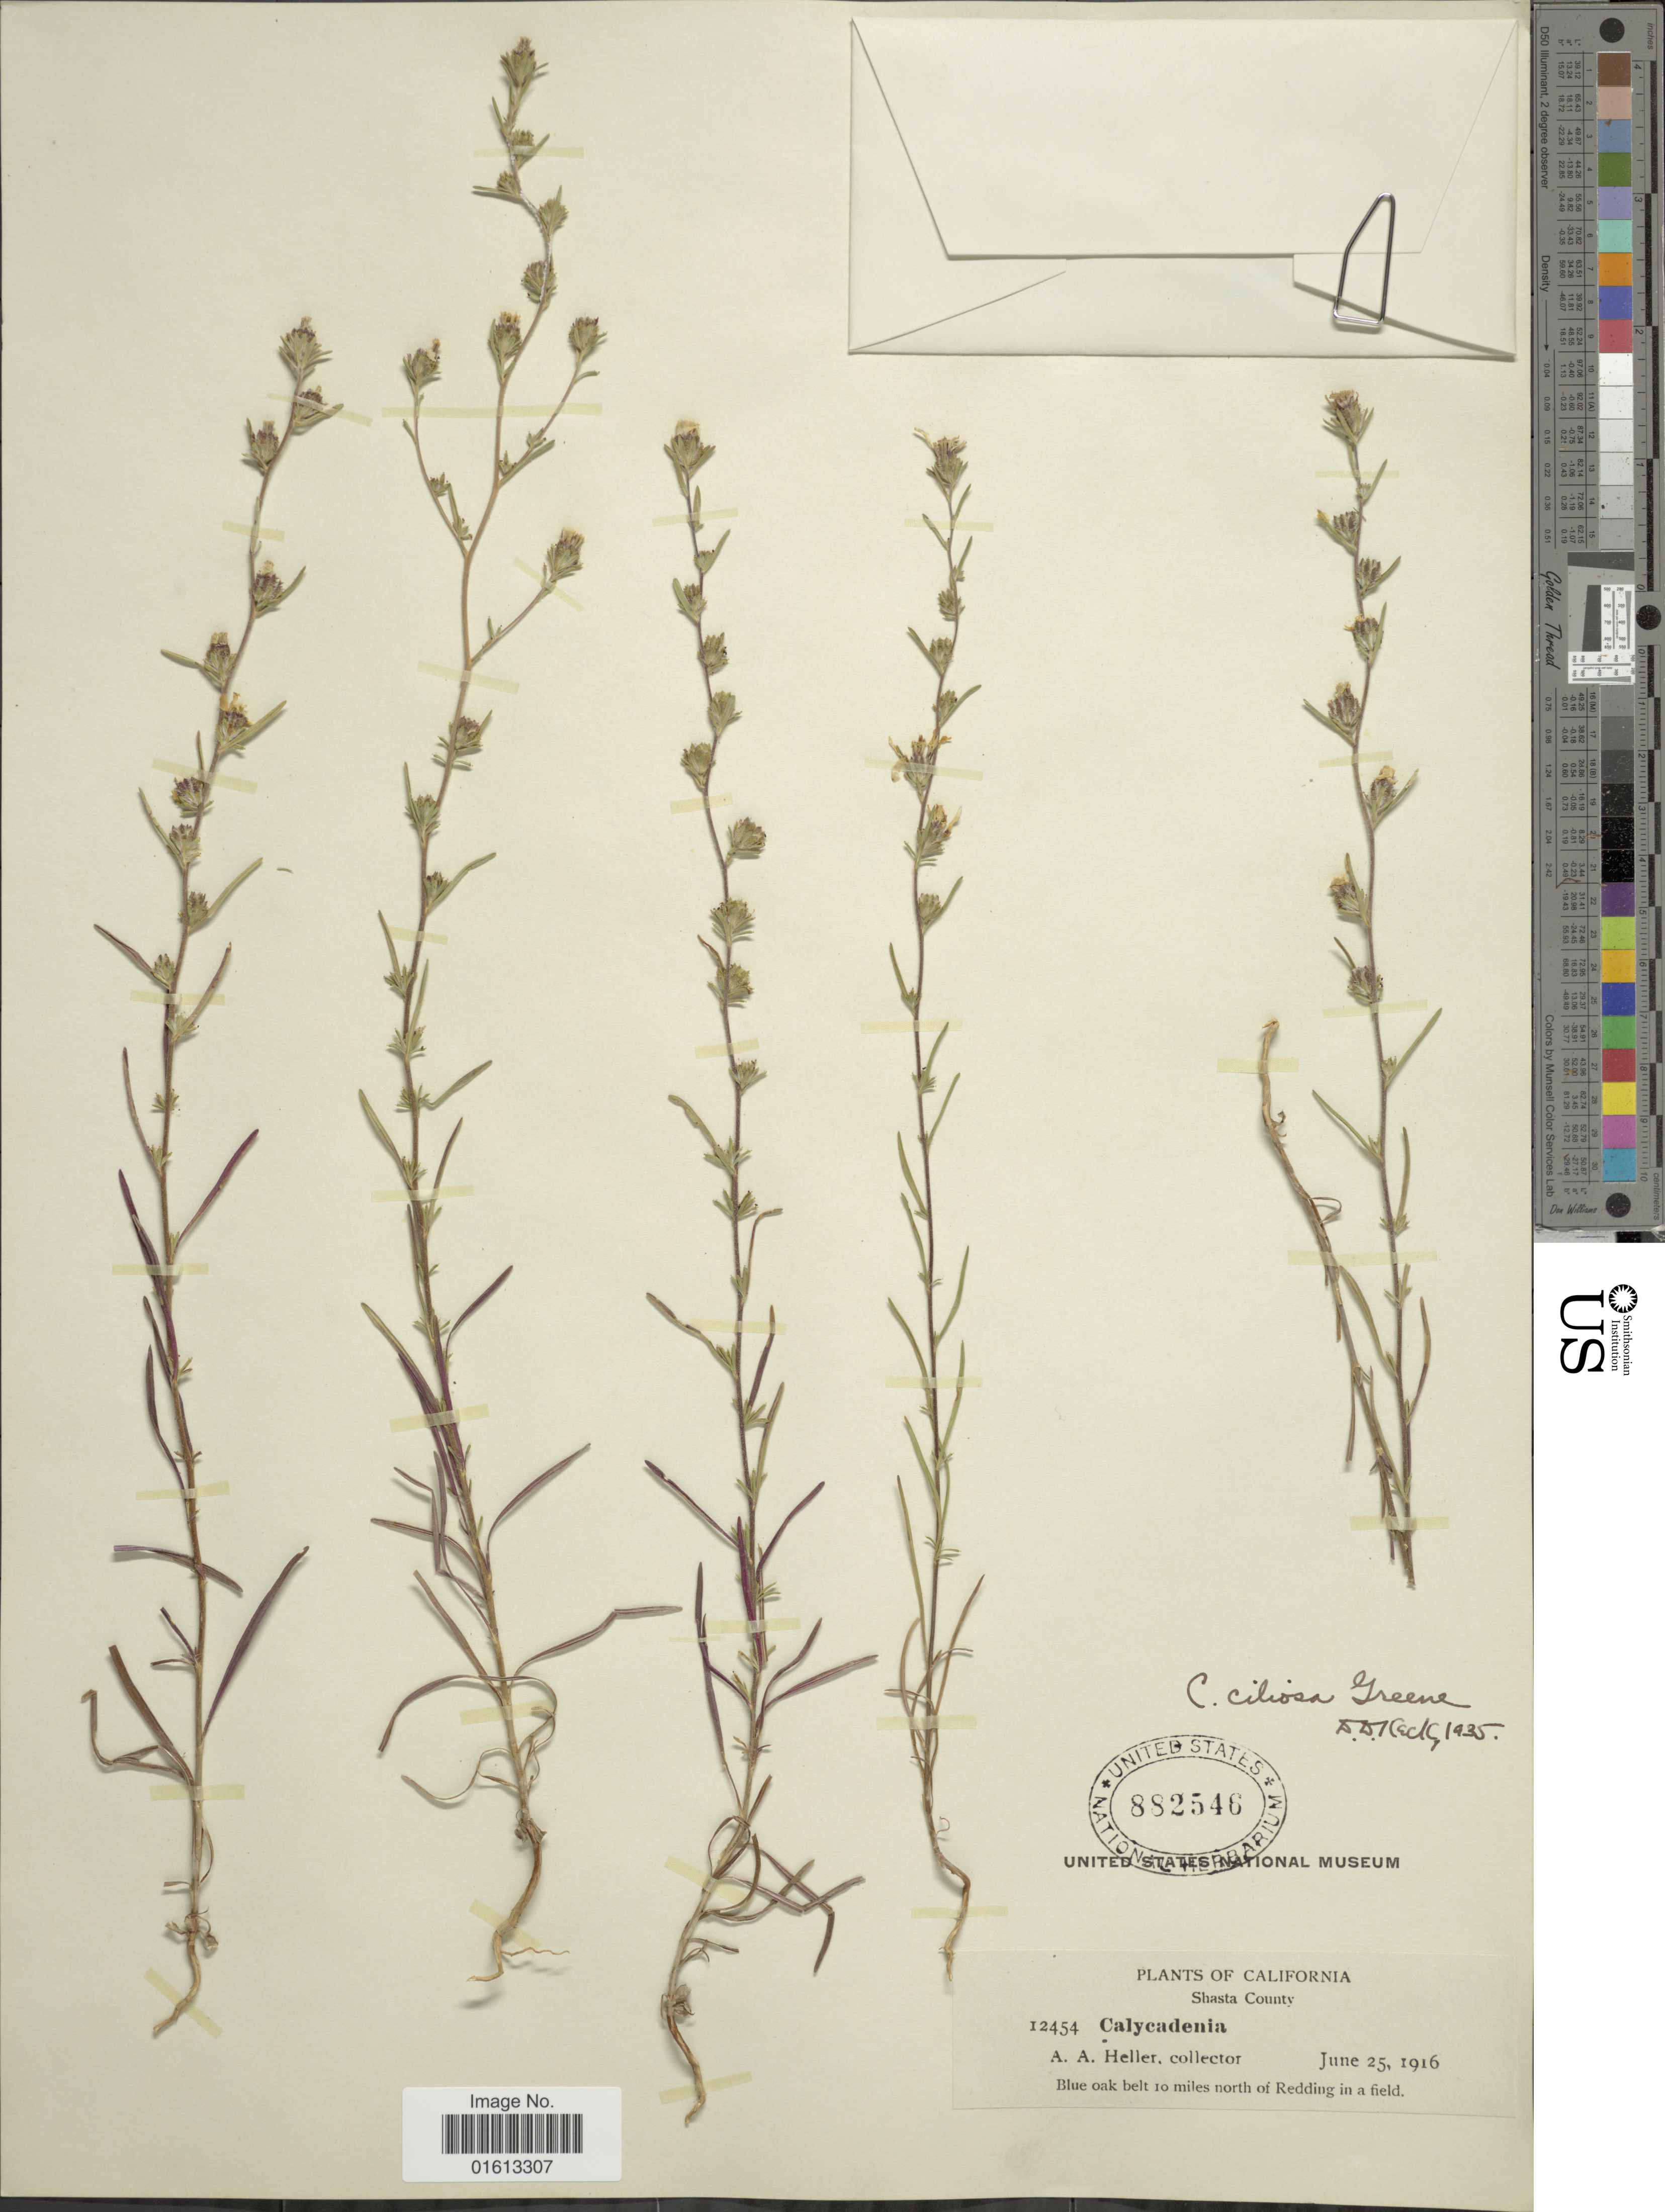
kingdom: Plantae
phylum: Tracheophyta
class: Magnoliopsida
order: Asterales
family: Asteraceae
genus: Calycadenia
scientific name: Calycadenia ciliosa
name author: Greene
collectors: A. A. Heller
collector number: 12454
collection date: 1916-06-25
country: United States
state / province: California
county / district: Shasta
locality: Shasta County, blue oak belt 10 miles north of Redding in a field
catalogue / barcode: US 882546